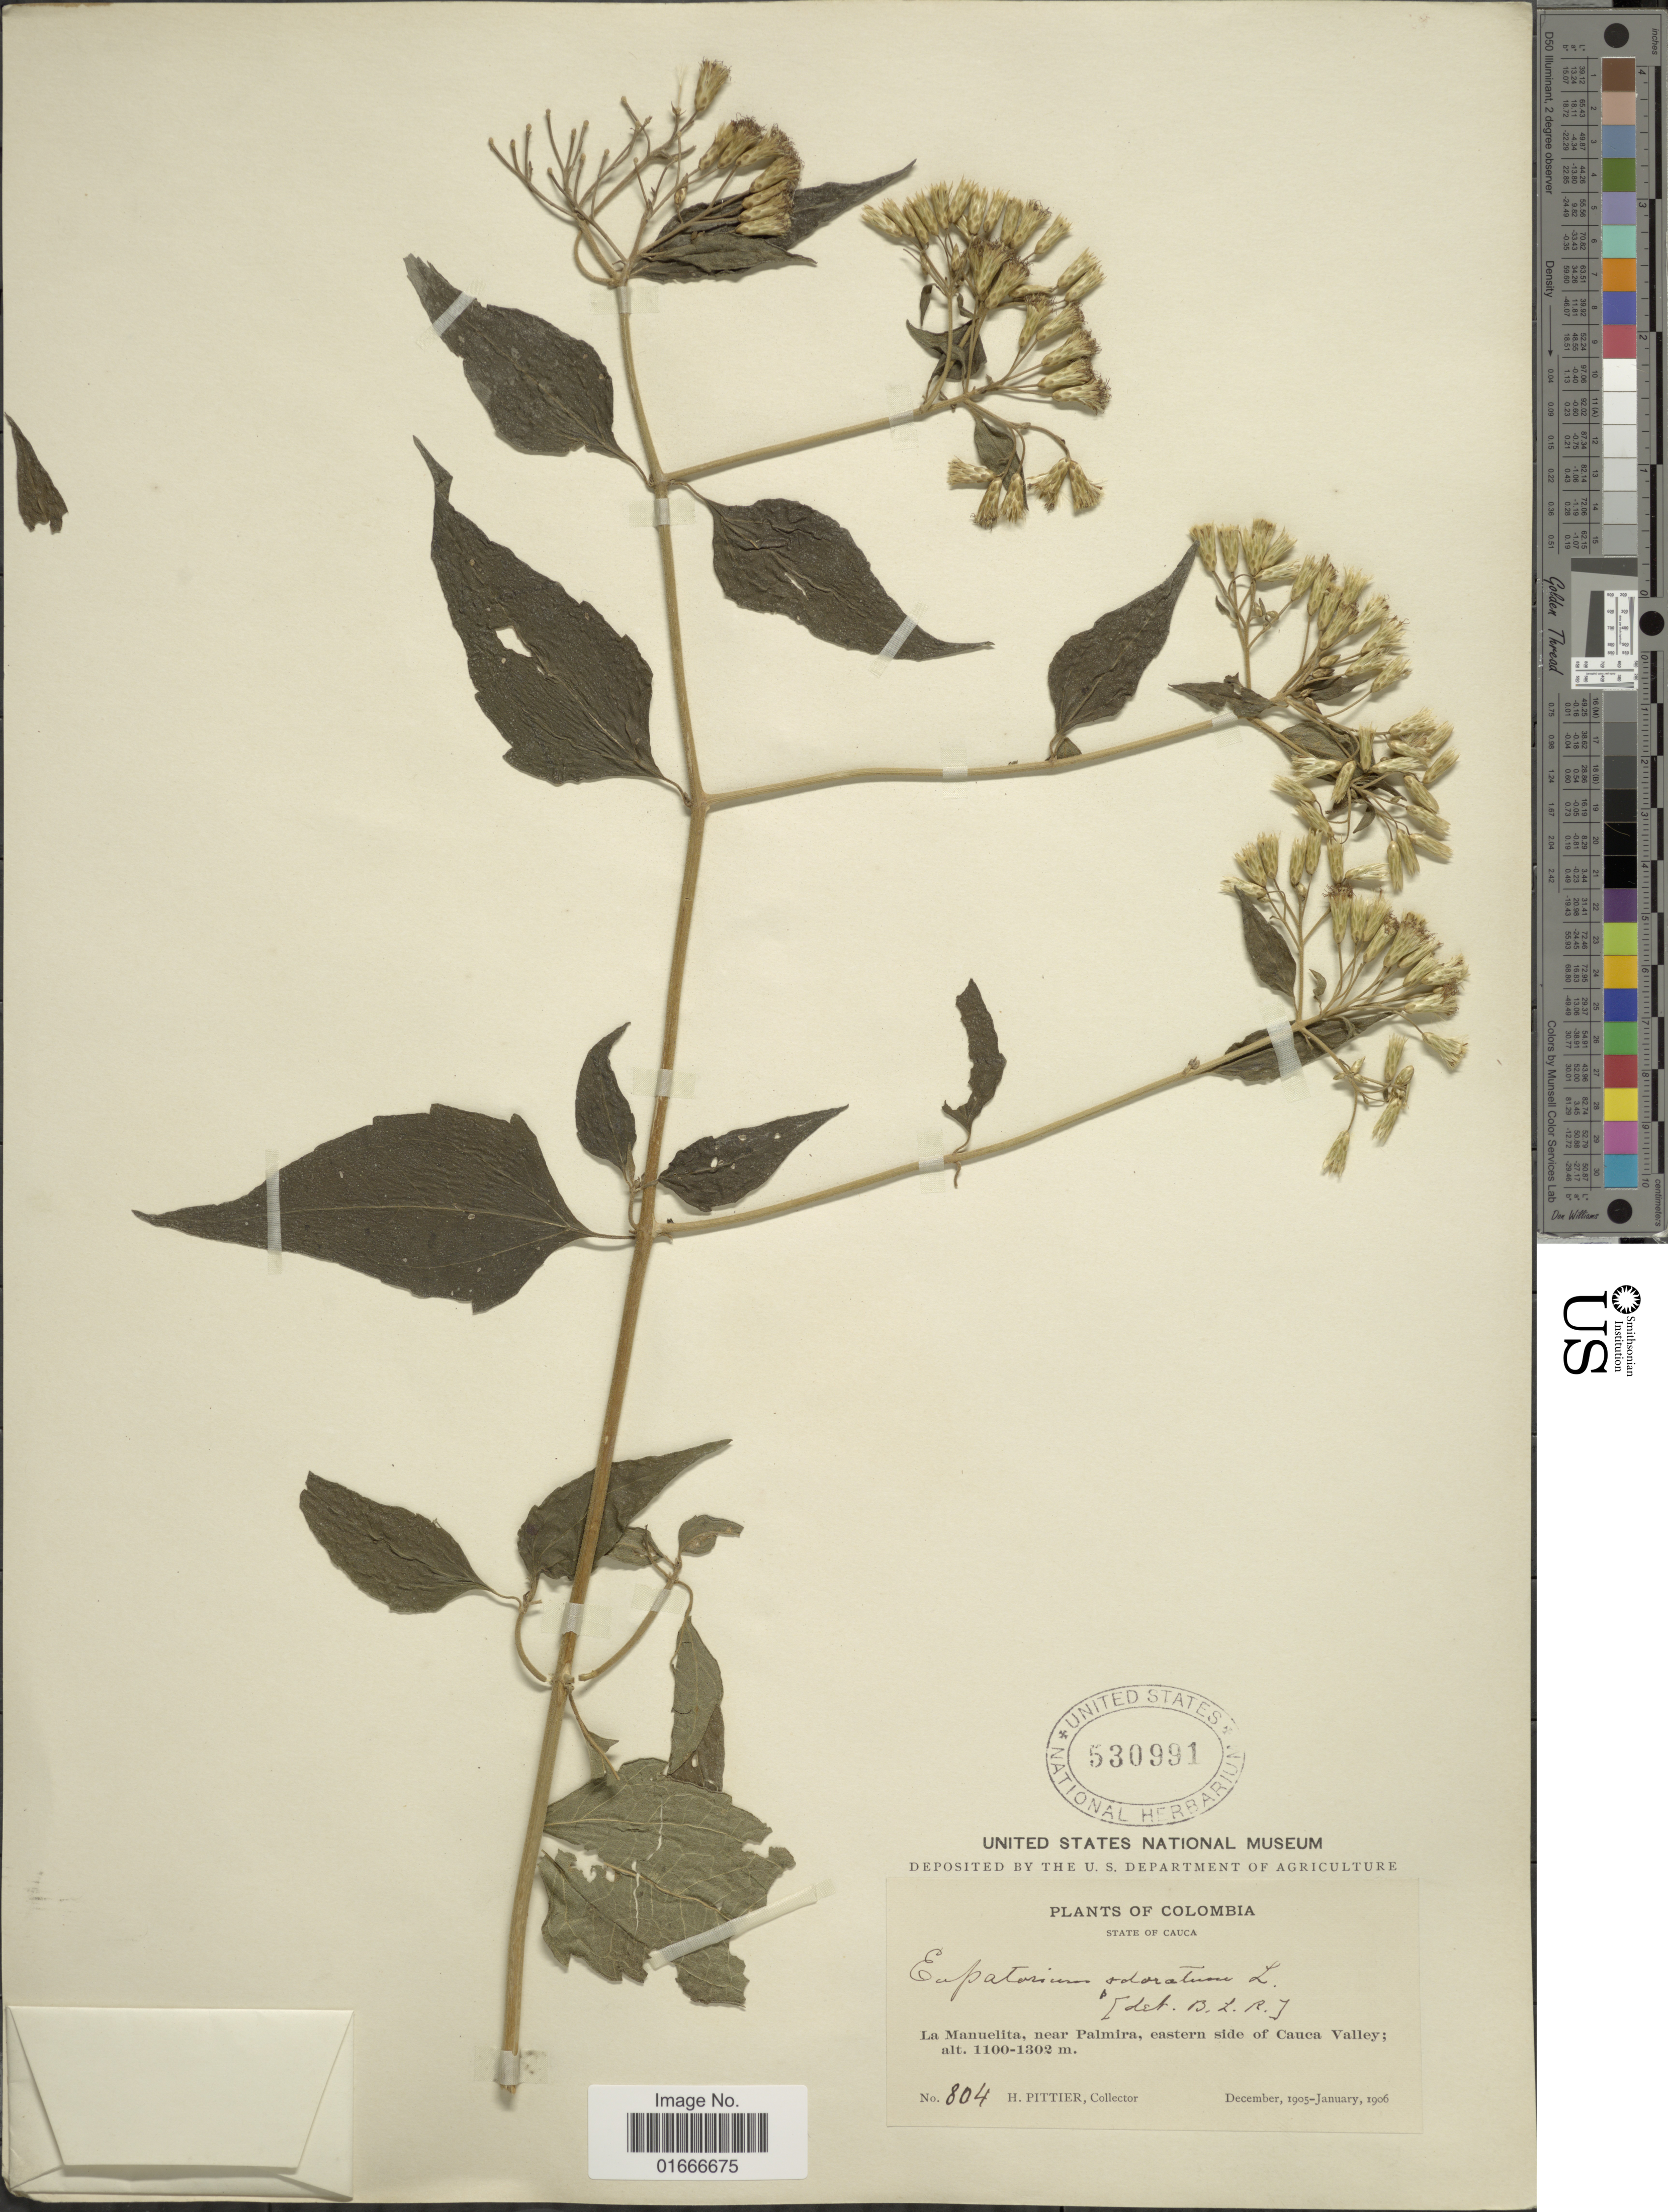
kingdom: Plantae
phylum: Tracheophyta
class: Magnoliopsida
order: Asterales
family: Asteraceae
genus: Chromolaena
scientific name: Chromolaena odorata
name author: (L.) R.M. King & H. Rob.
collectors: H. F. Pittier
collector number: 804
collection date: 1905-12/1906-01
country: Colombia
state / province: Cauca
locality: La Manuelita, near Palmira,eastern side of Cauca Valley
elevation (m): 1100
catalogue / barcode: US 530991